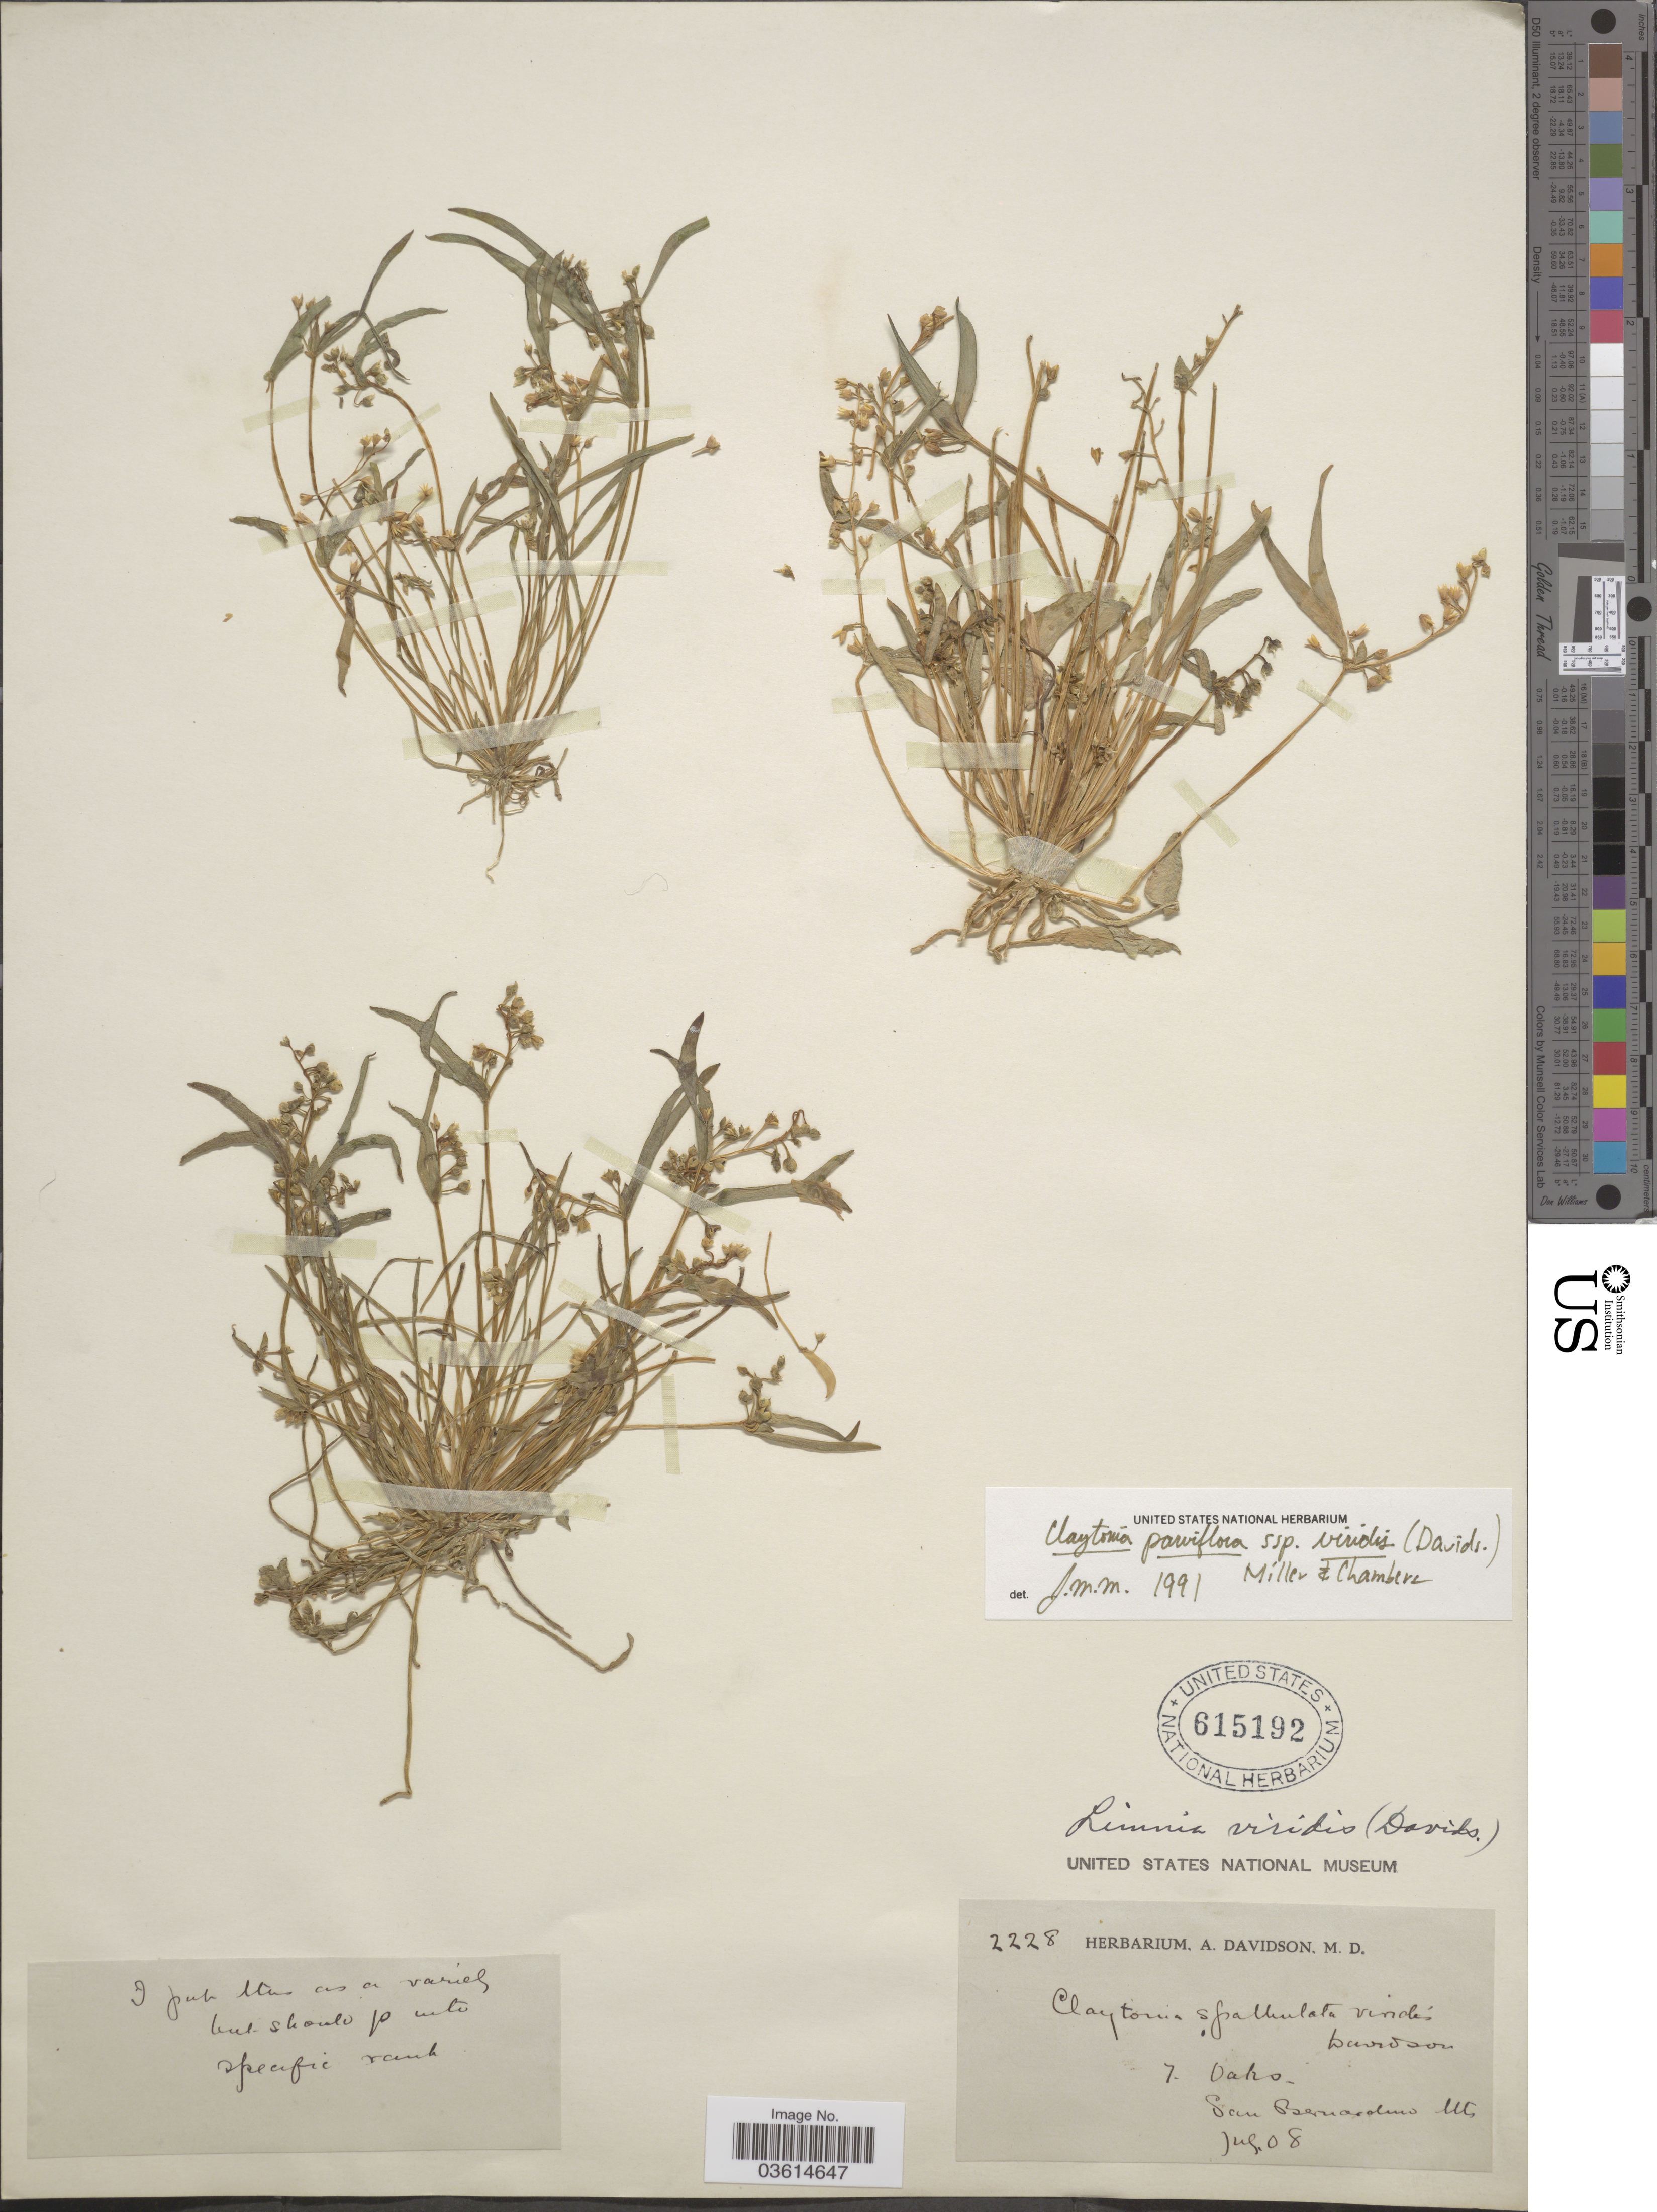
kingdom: Plantae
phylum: Tracheophyta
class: Magnoliopsida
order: Caryophyllales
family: Montiaceae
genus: Claytonia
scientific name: Claytonia parviflora subsp. viridis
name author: (Davidson) John M. Mill. & K.L. Chambers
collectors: ex herb. A. Davidson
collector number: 2228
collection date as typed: Transcribed d/m/y: /7/8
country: United States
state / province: California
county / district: San Bernardino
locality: San Bernardino Mts.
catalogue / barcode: US 615192